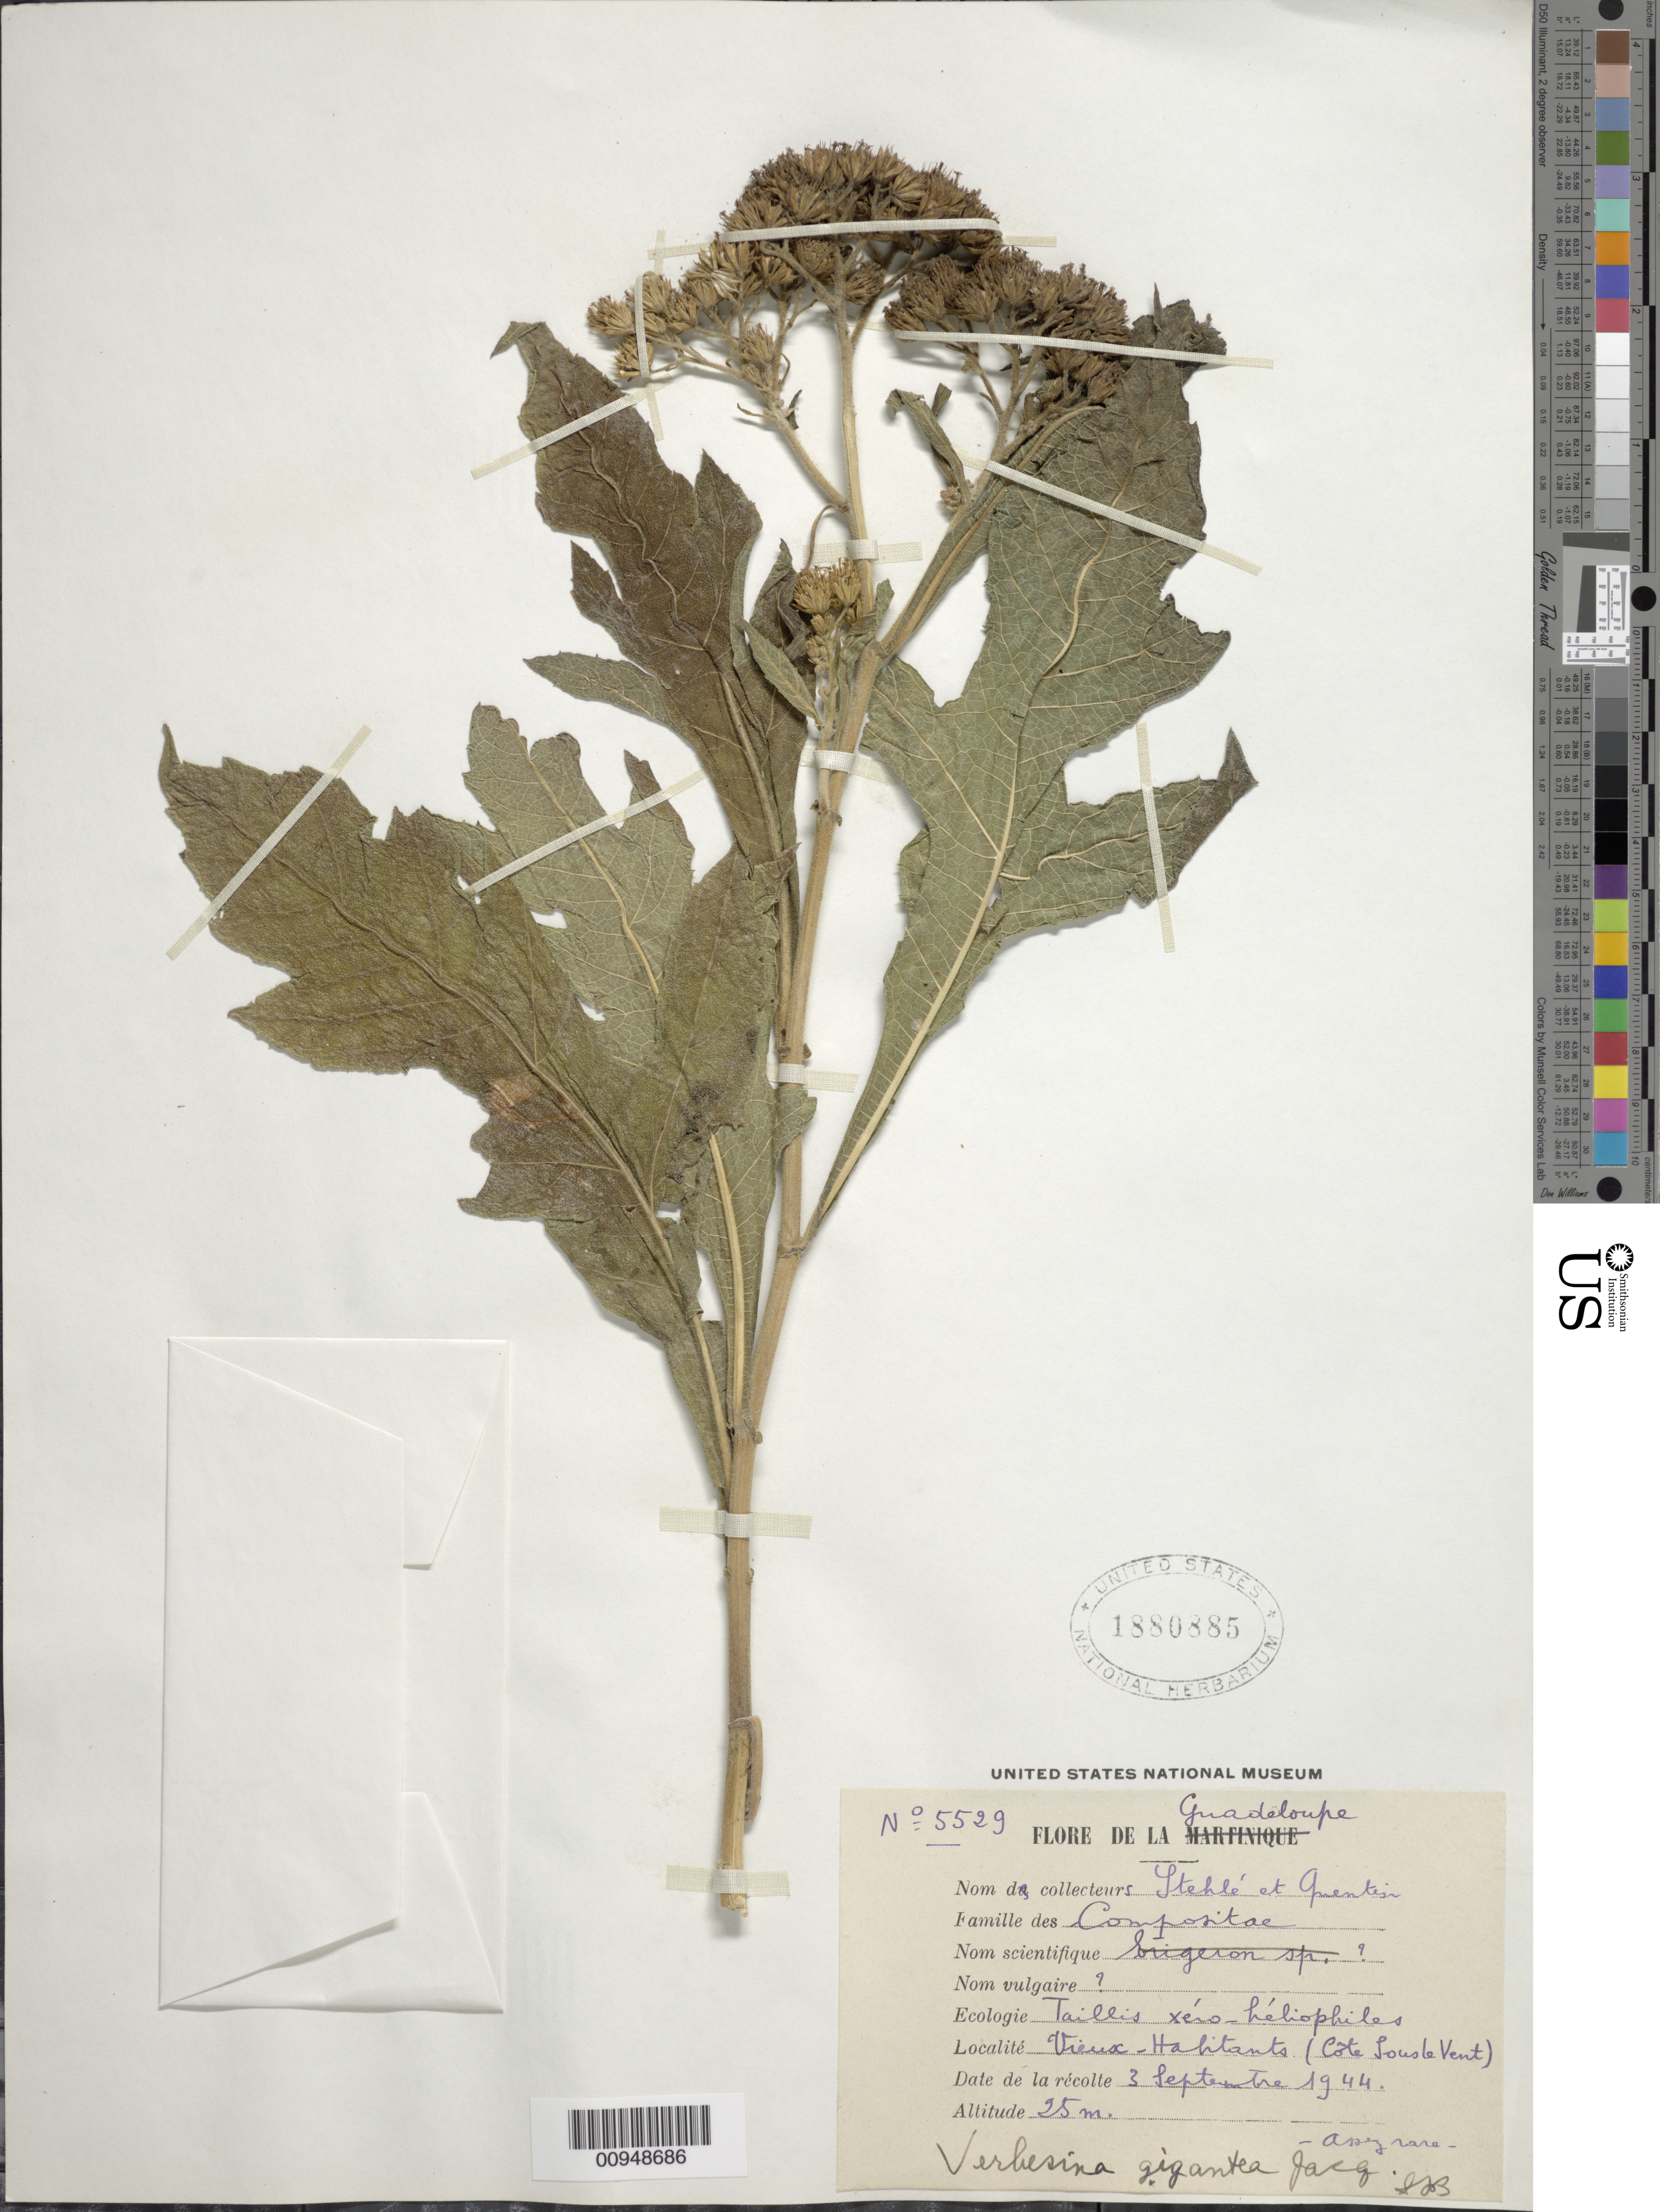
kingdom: Plantae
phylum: Tracheophyta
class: Magnoliopsida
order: Asterales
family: Asteraceae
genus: Verbesina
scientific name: Verbesina gigantea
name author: Jacq.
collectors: H. Stehlé & R. Quentin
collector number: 5529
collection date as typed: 03 Sep 1944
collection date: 1944-09-03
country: Guadeloupe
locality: Vieux-Habitants (Cote Sous le Vent)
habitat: Tailles xéro-héliophiles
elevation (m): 25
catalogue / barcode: US 1880885